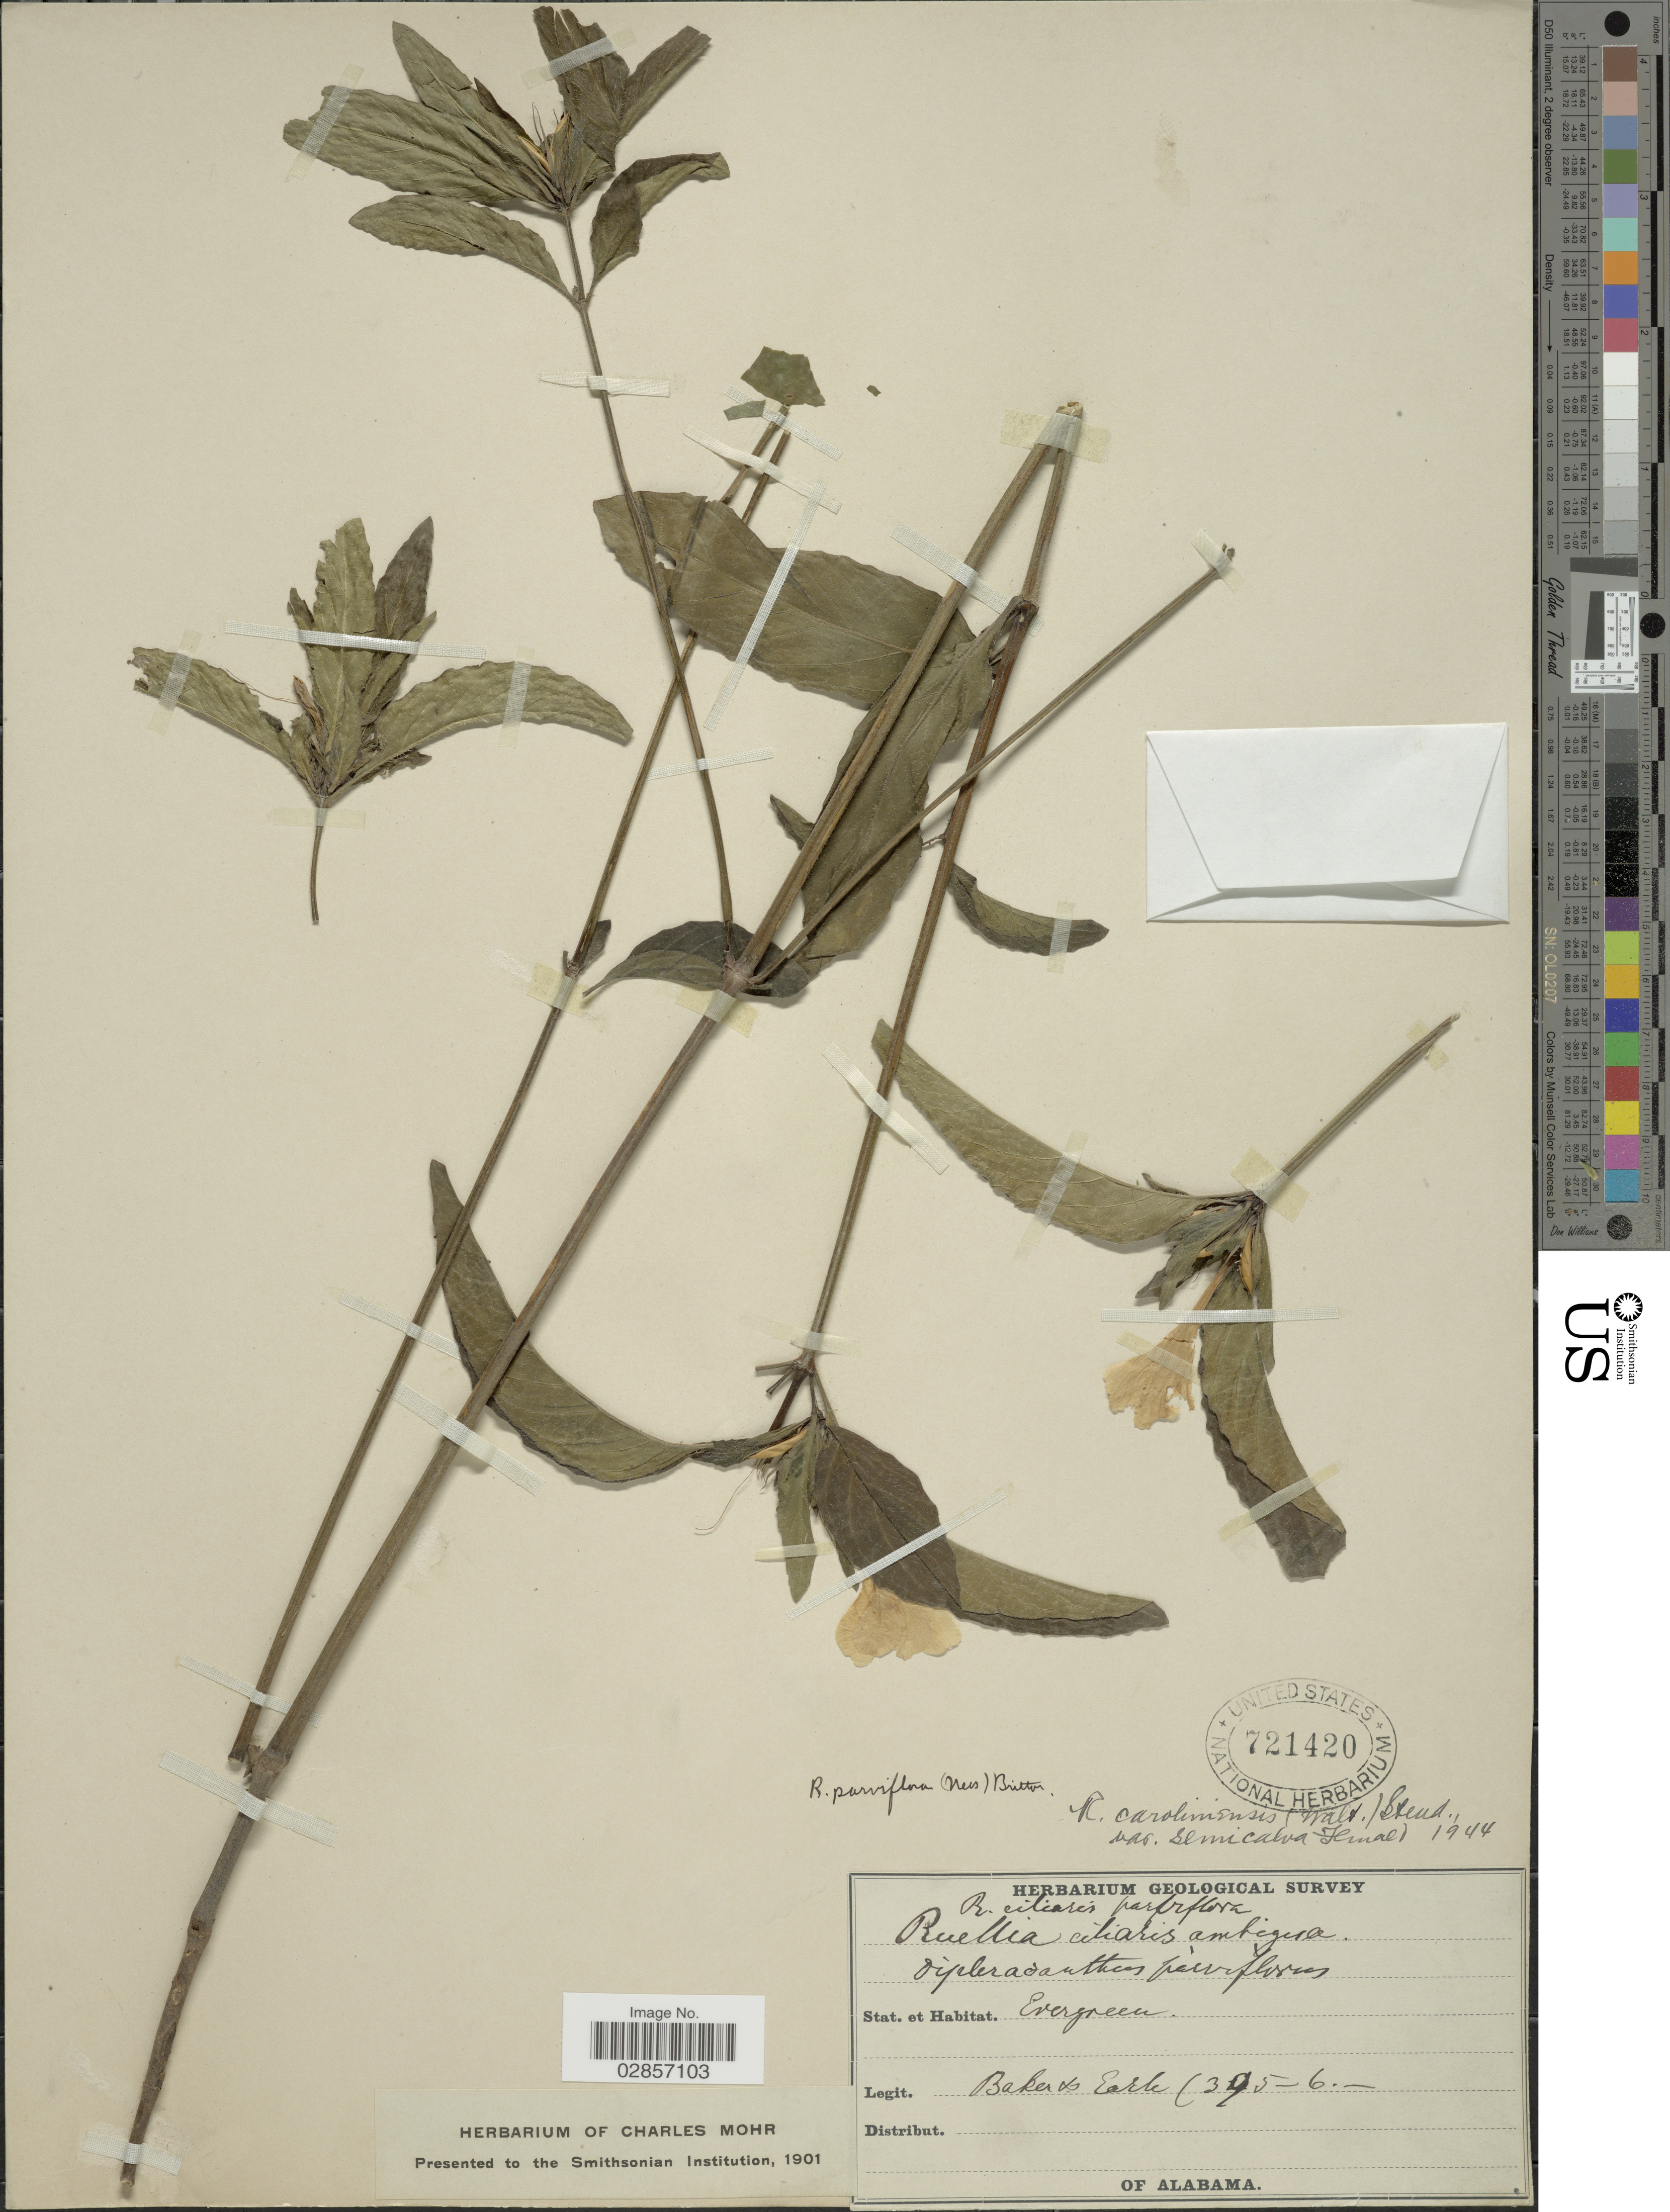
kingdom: Plantae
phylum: Tracheophyta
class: Magnoliopsida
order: Lamiales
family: Acanthaceae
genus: Ruellia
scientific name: Ruellia caroliniensis var. semicalva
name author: Fernald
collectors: -- Baker & -. Earle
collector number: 395-6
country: United States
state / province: Alabama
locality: Evergreen.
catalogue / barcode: US 721420